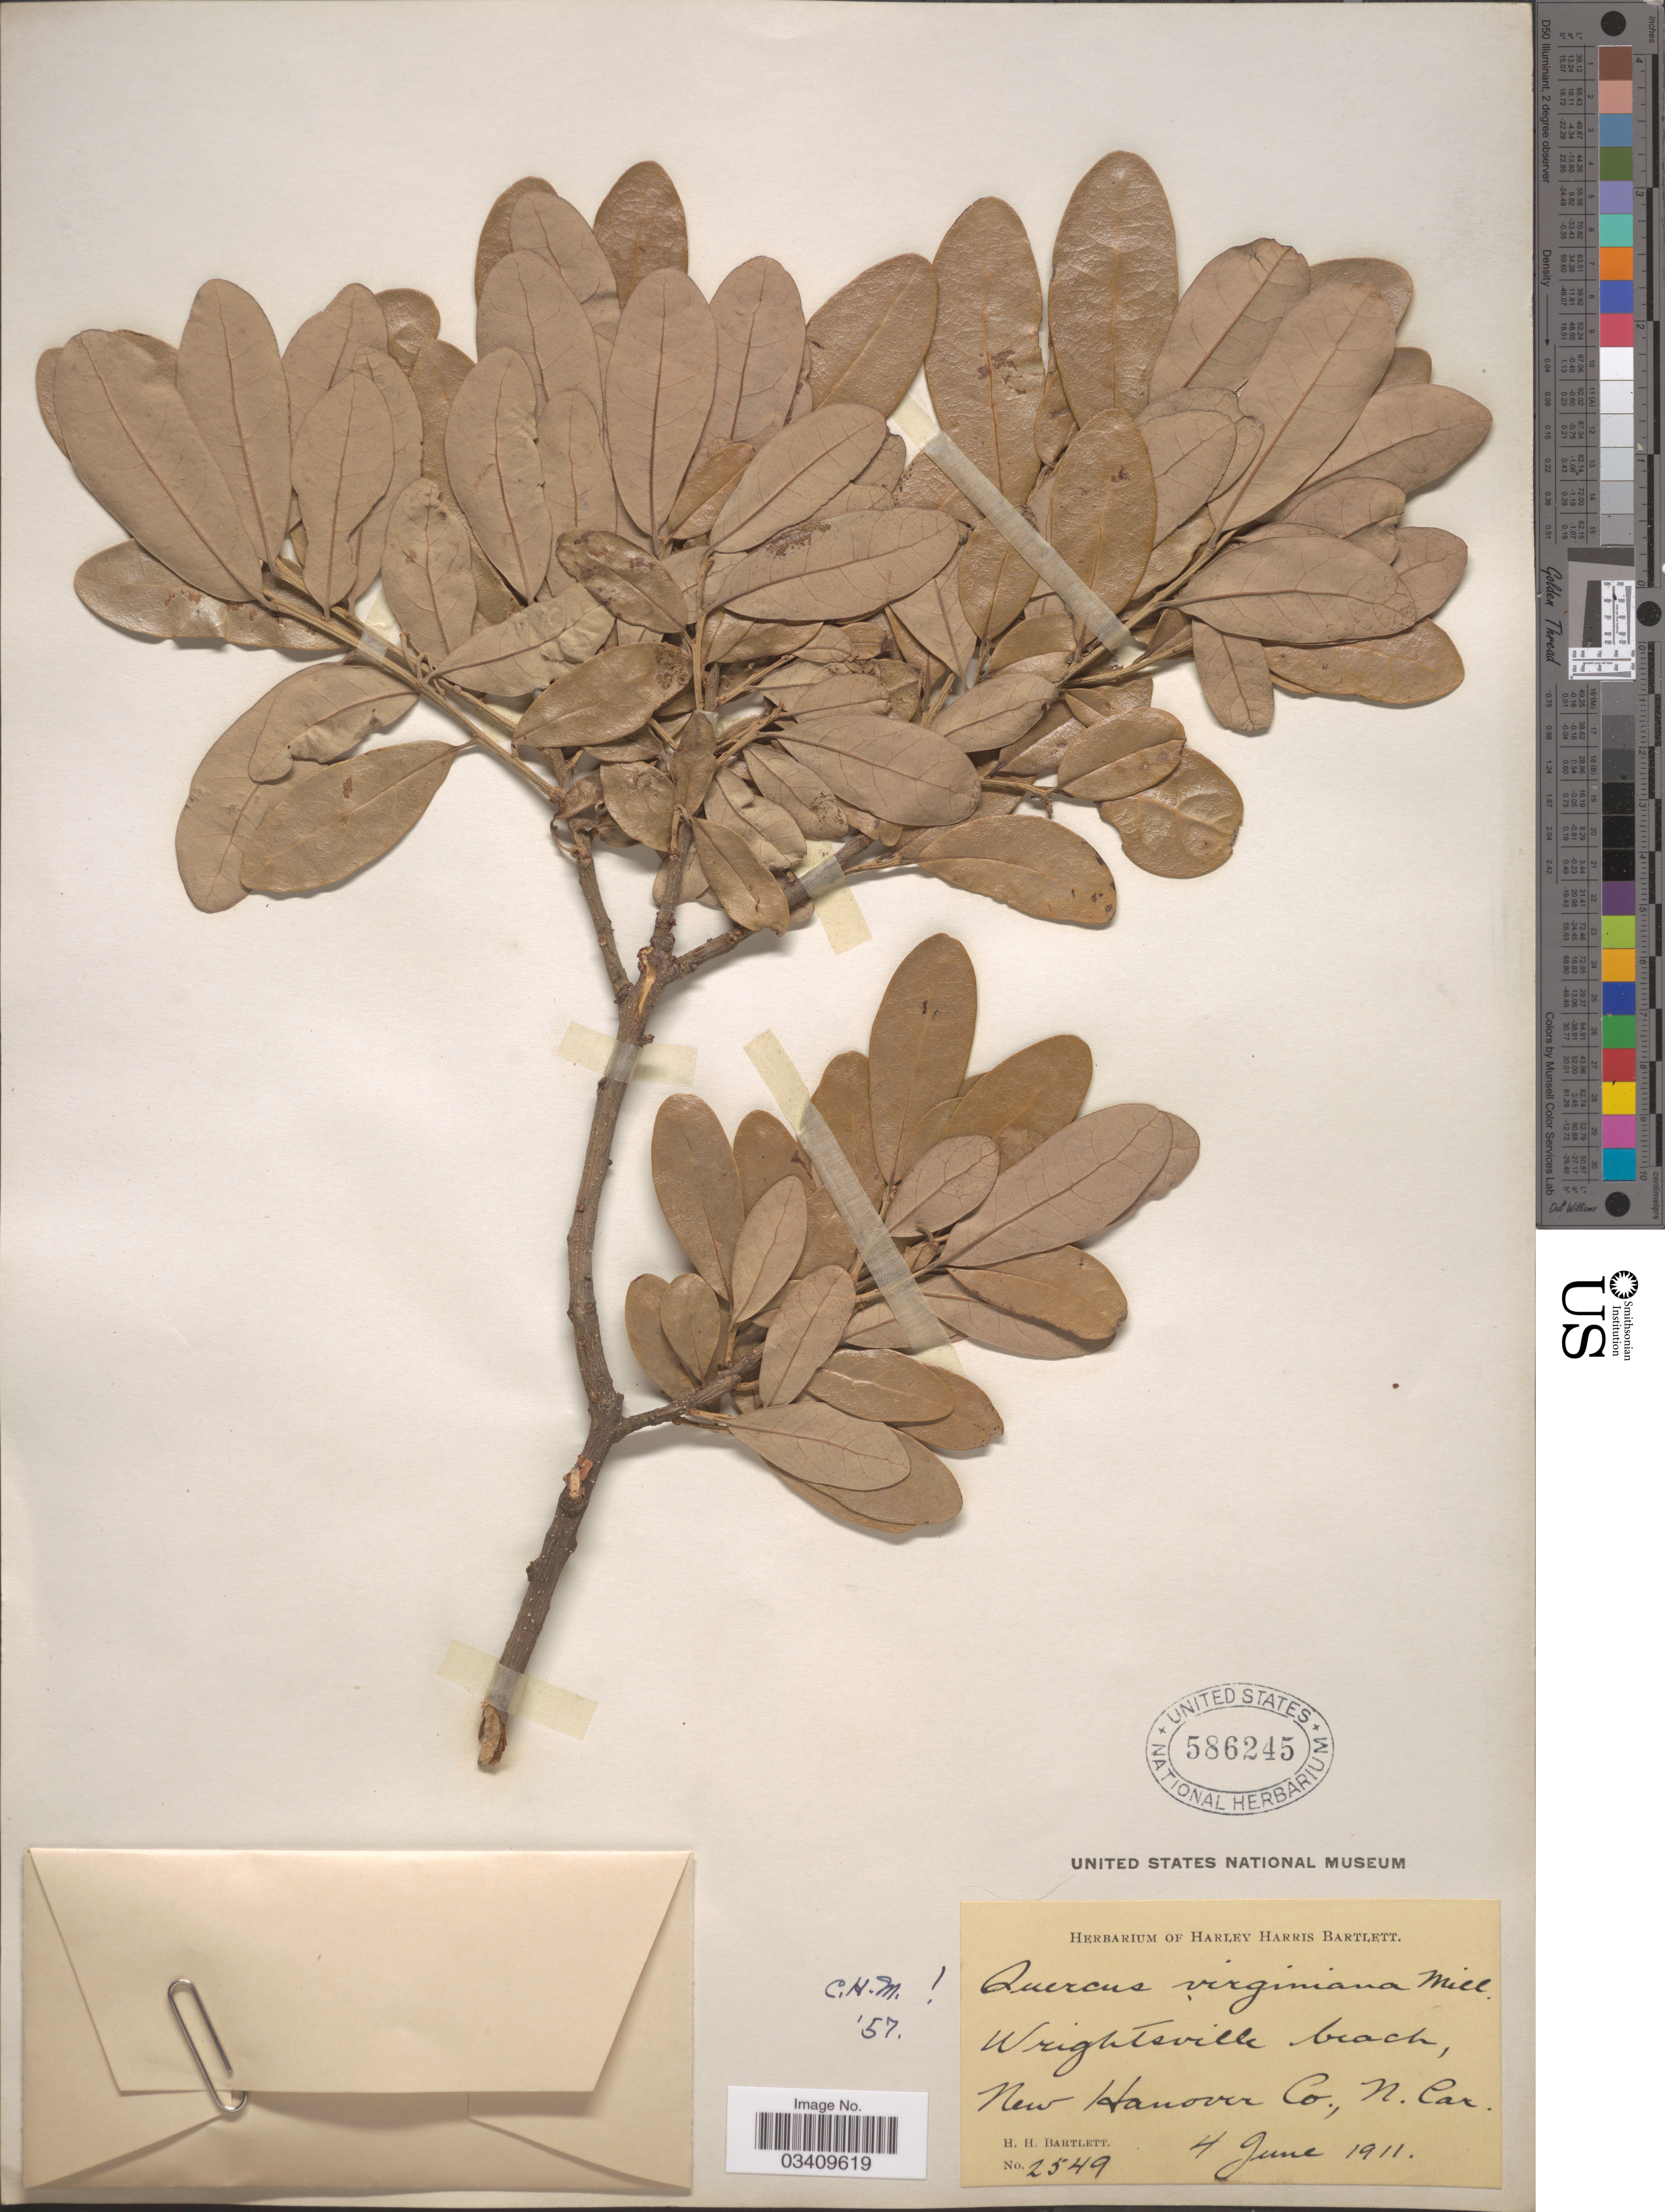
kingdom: Plantae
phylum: Tracheophyta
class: Magnoliopsida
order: Fagales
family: Fagaceae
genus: Quercus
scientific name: Quercus virginiana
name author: Mill.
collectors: H. H. Bartlett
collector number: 2549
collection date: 1911-06-04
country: United States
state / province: North Carolina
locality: Wrightsville beach, New Hanover Co.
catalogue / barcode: US 586245